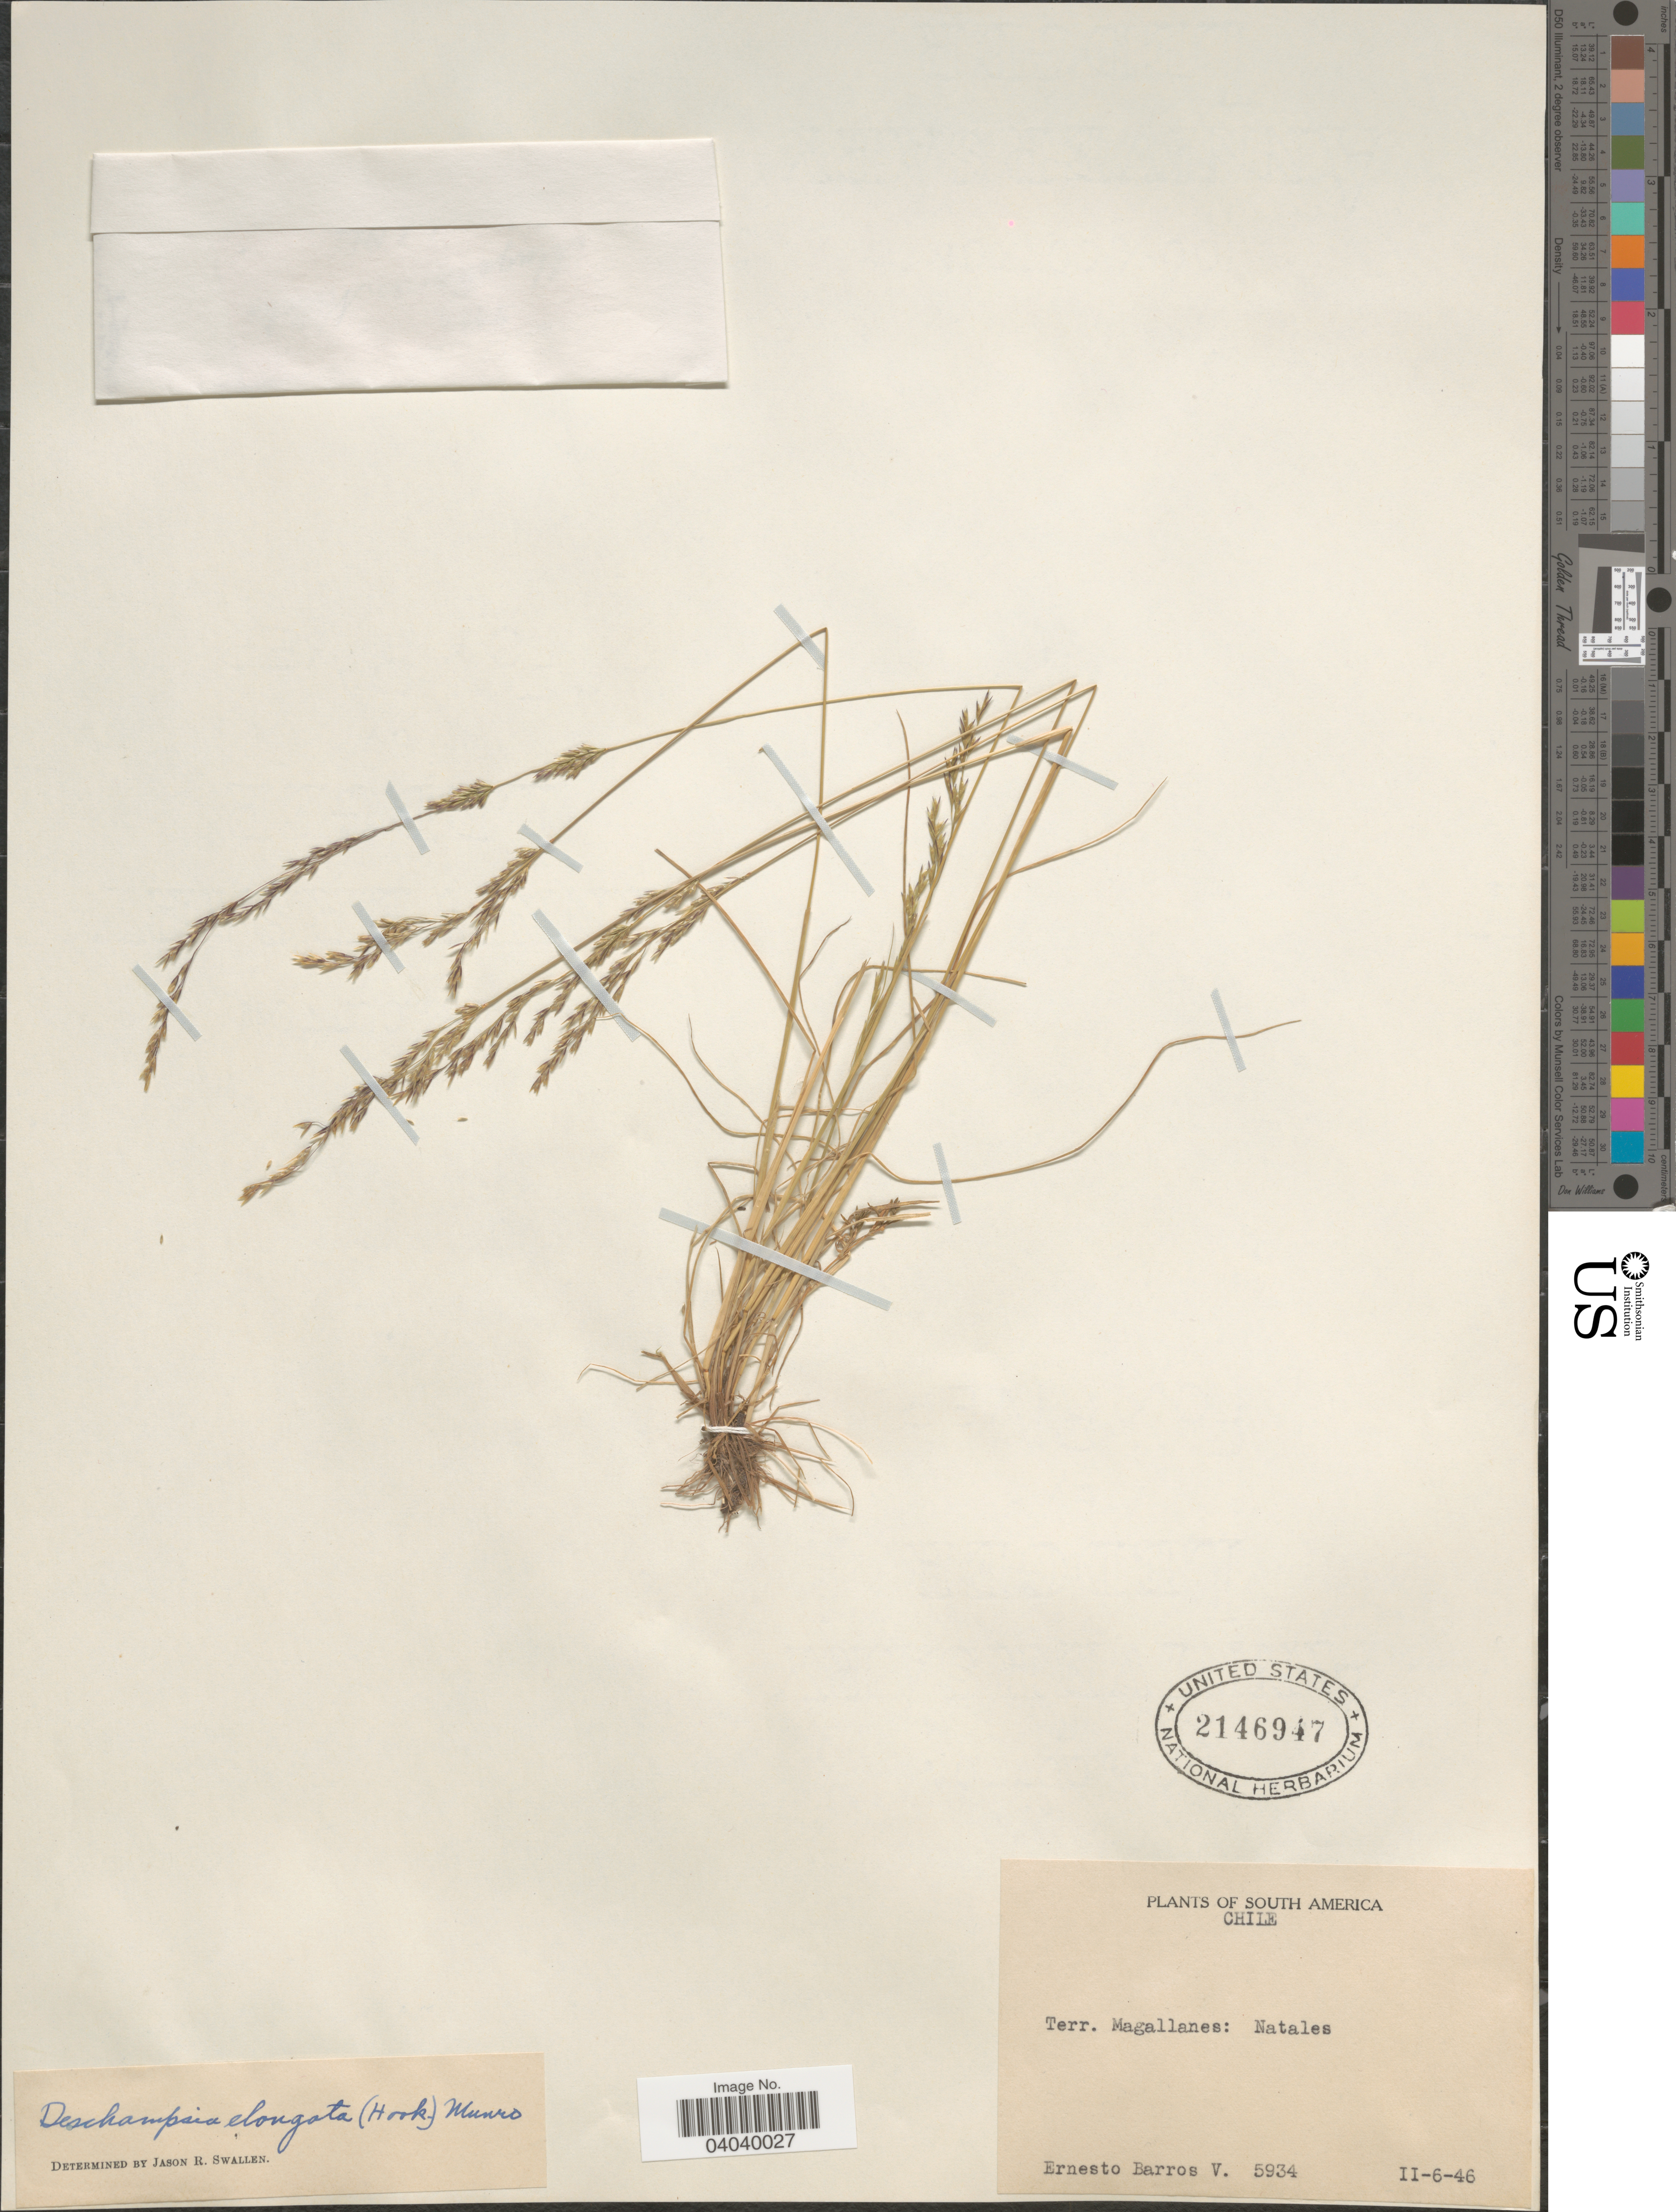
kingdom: Plantae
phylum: Tracheophyta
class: Liliopsida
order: Poales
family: Poaceae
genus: Deschampsia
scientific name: Deschampsia elongata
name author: (Hook.) Munro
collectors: E. Barros V.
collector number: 5934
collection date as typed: Transcribed d/m/y: 6/2/46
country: Chile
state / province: Magallanes y de la Antártica Chilena (XII)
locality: Terr. Magallanes: Natales.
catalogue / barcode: US 2146947